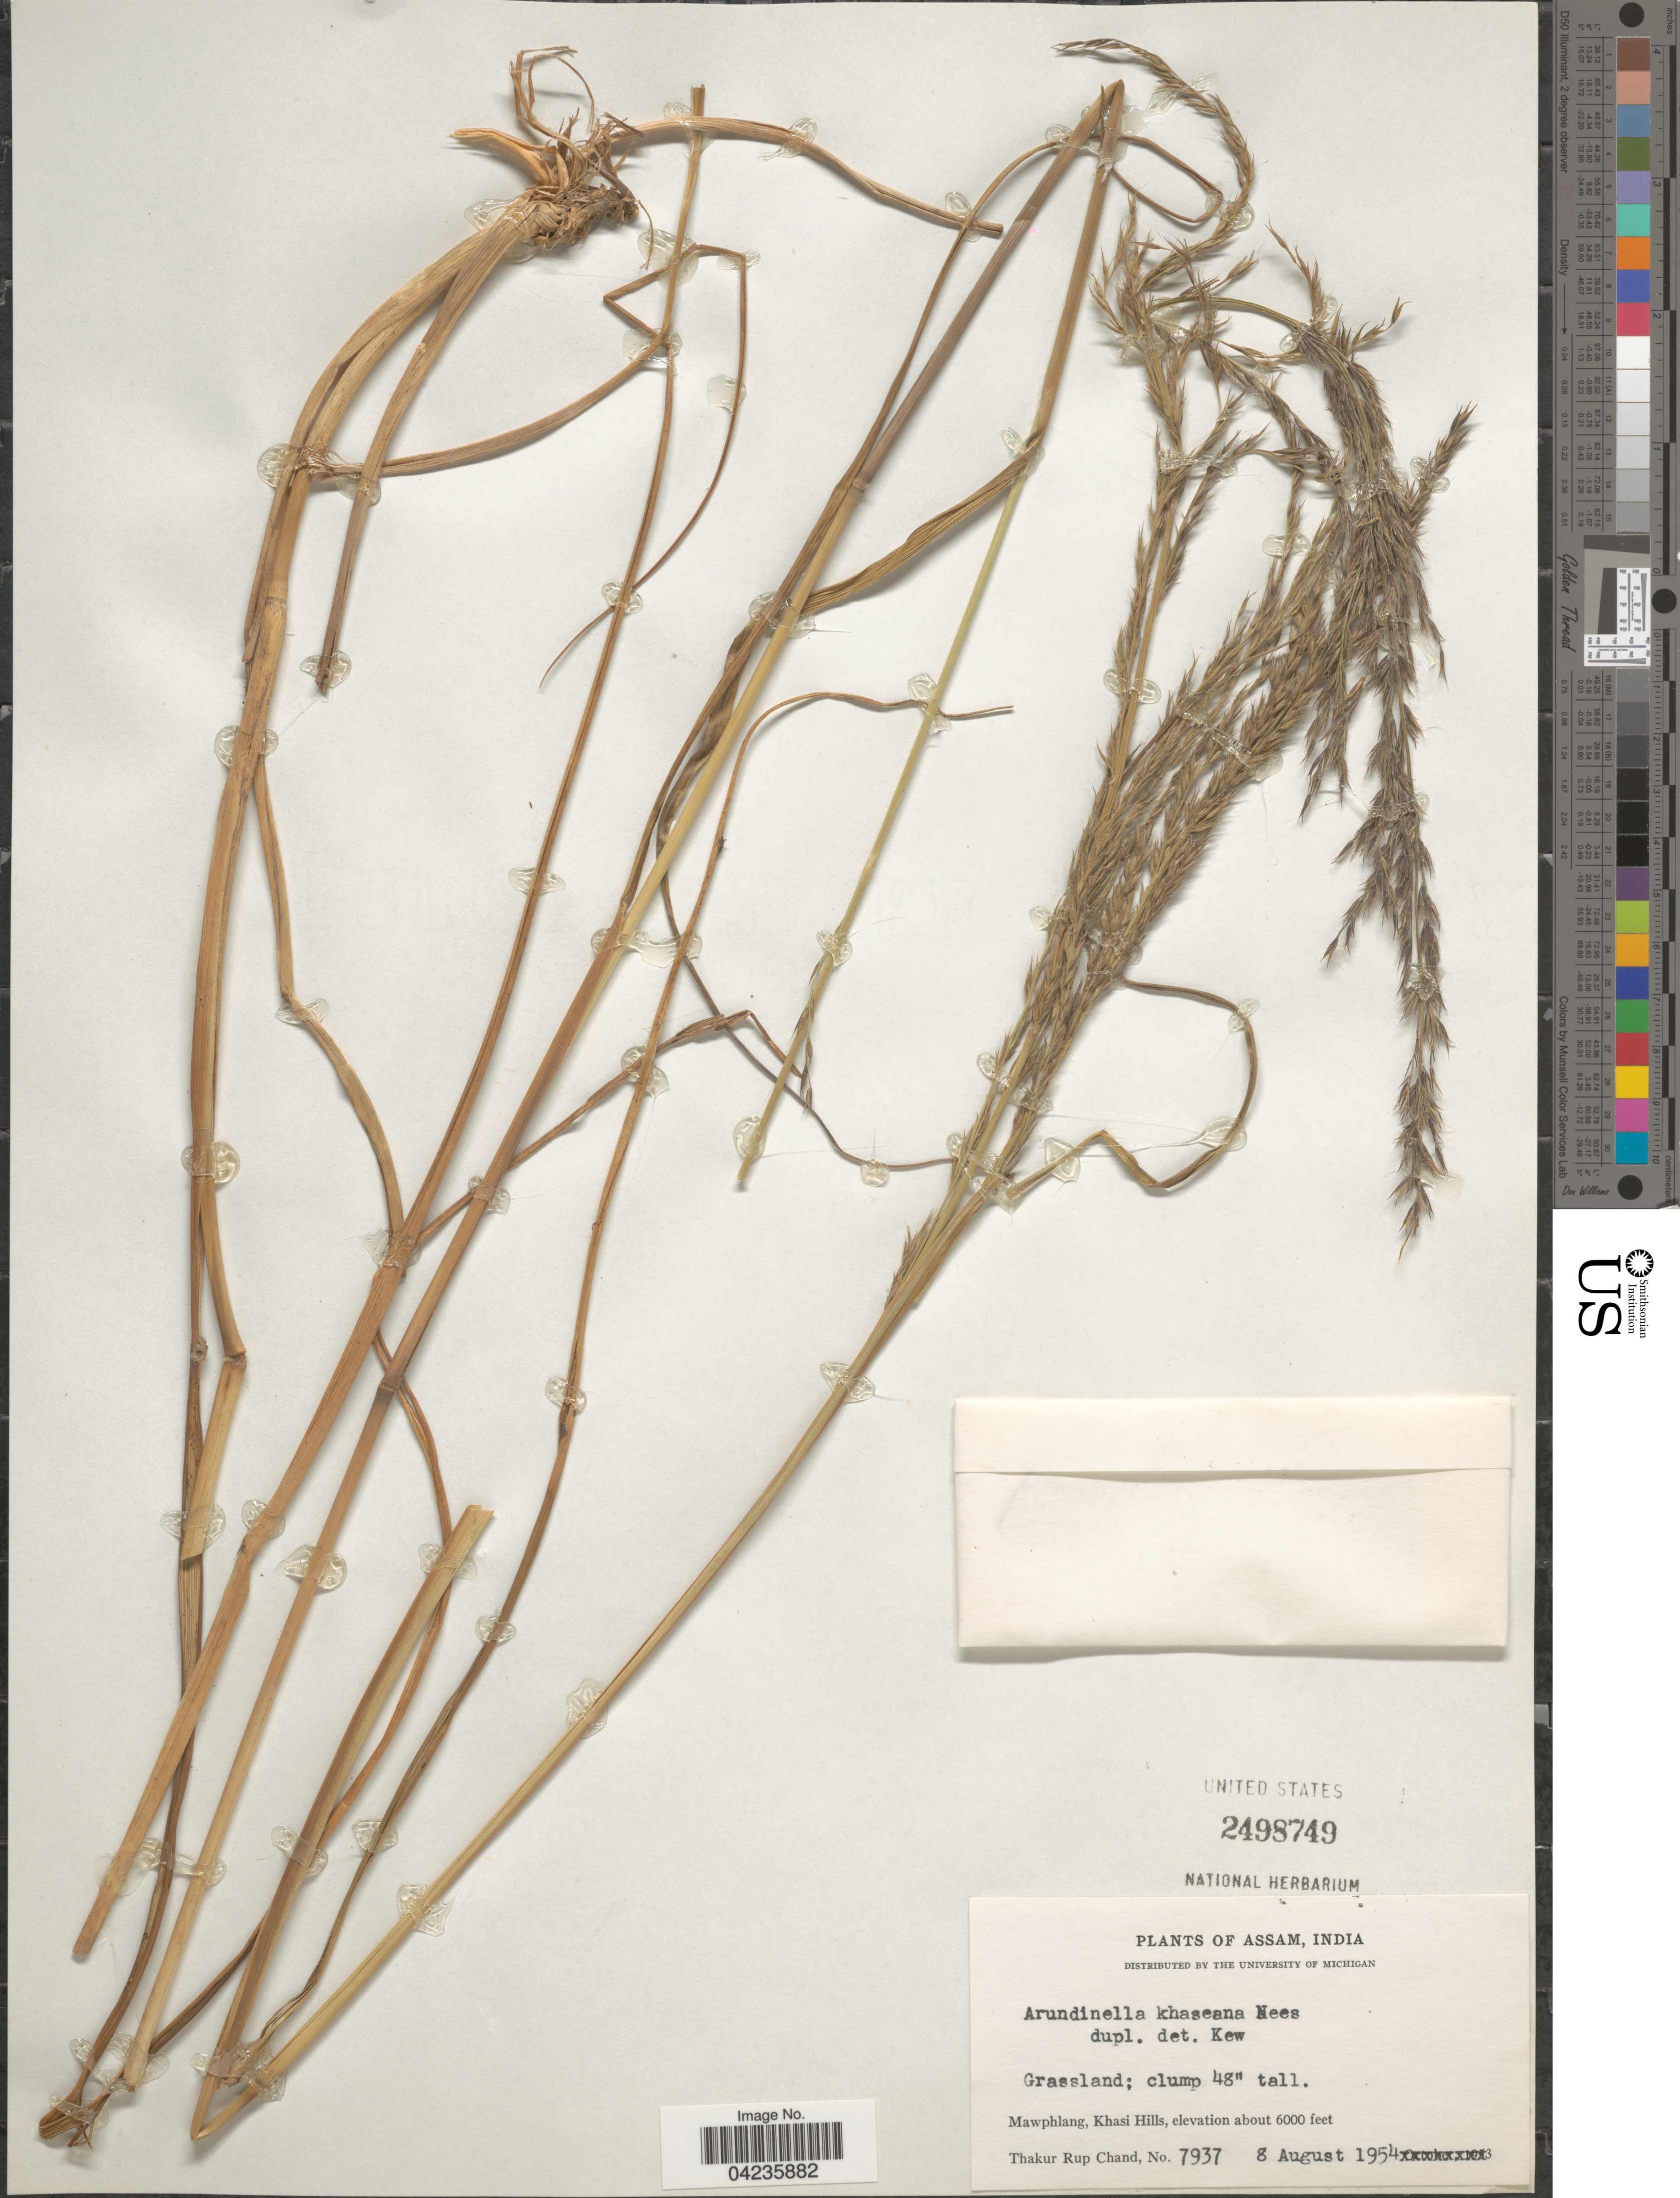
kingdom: Plantae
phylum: Tracheophyta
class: Liliopsida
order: Poales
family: Poaceae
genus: Arundinella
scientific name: Arundinella khaseana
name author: Nees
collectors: T. R. Chand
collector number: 7937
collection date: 1954-08-08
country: India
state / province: Meghalaya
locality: Mawphlang, Khasi Hills.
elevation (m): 1829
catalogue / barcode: US 2498749